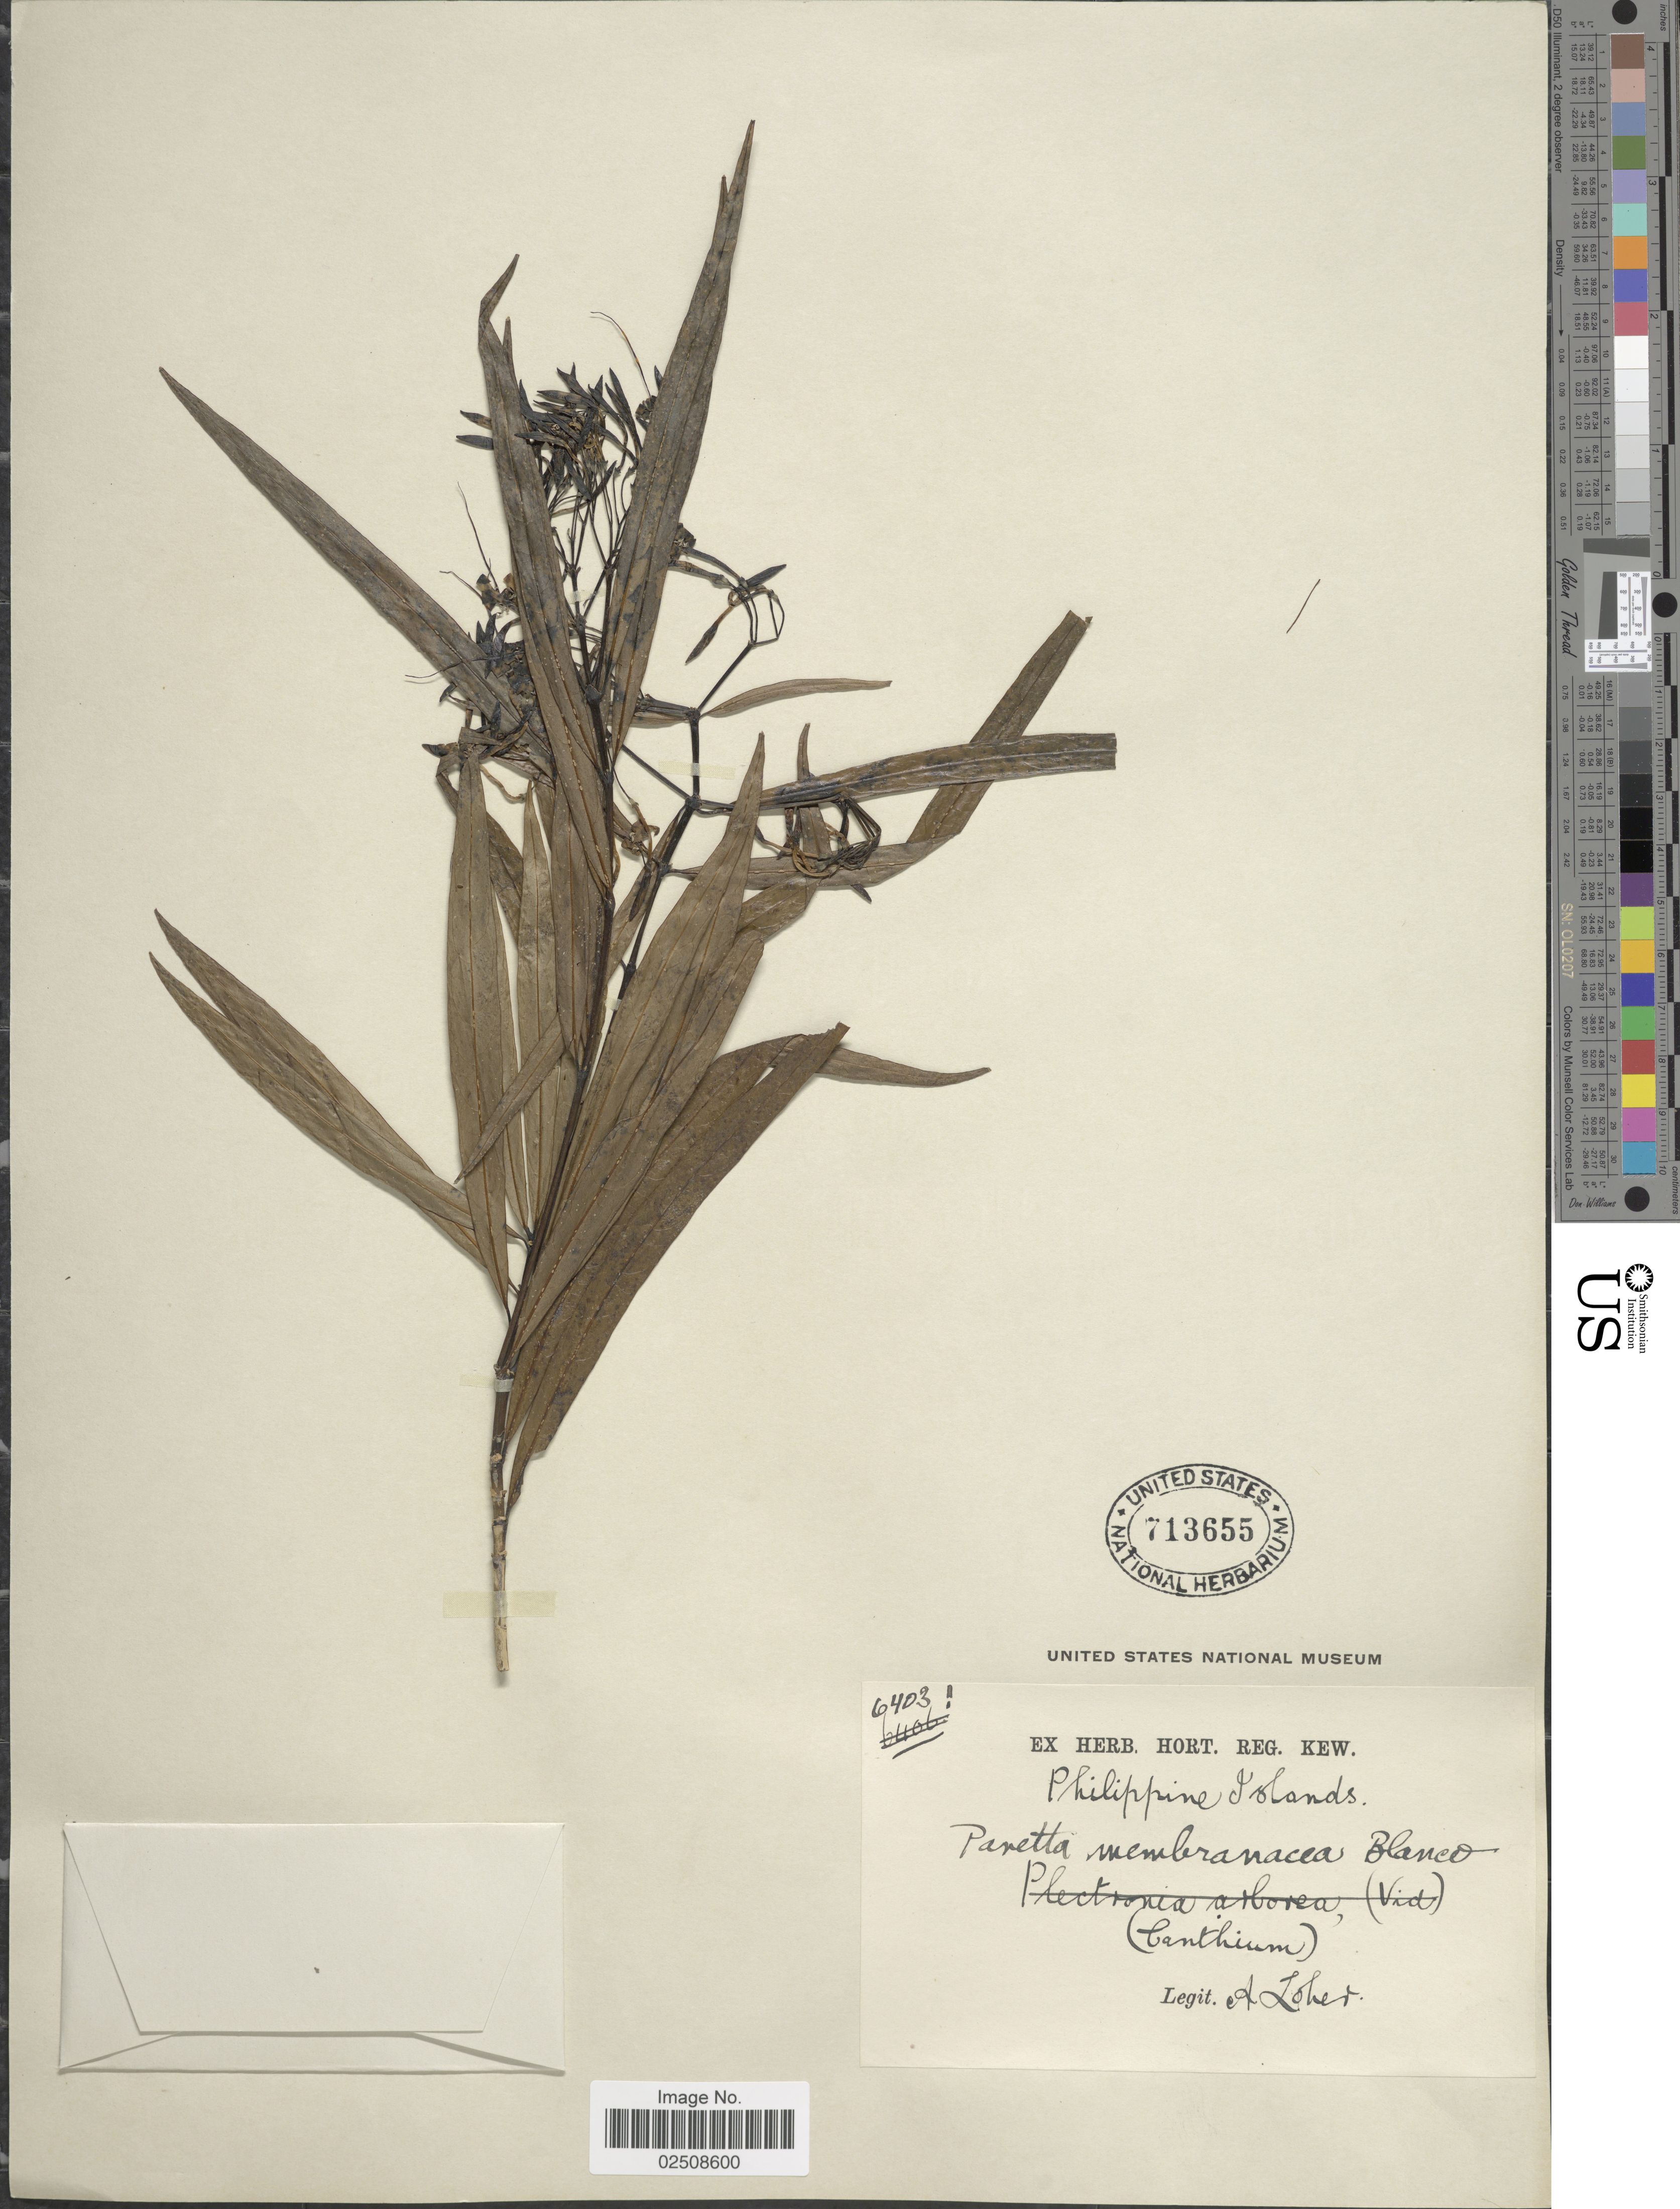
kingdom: Plantae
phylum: Tracheophyta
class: Magnoliopsida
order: Gentianales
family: Rubiaceae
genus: Pavetta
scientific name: Pavetta membranacea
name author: Blanco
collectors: A. Loher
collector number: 6403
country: Philippines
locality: Philippine Islands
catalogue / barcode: US 713655